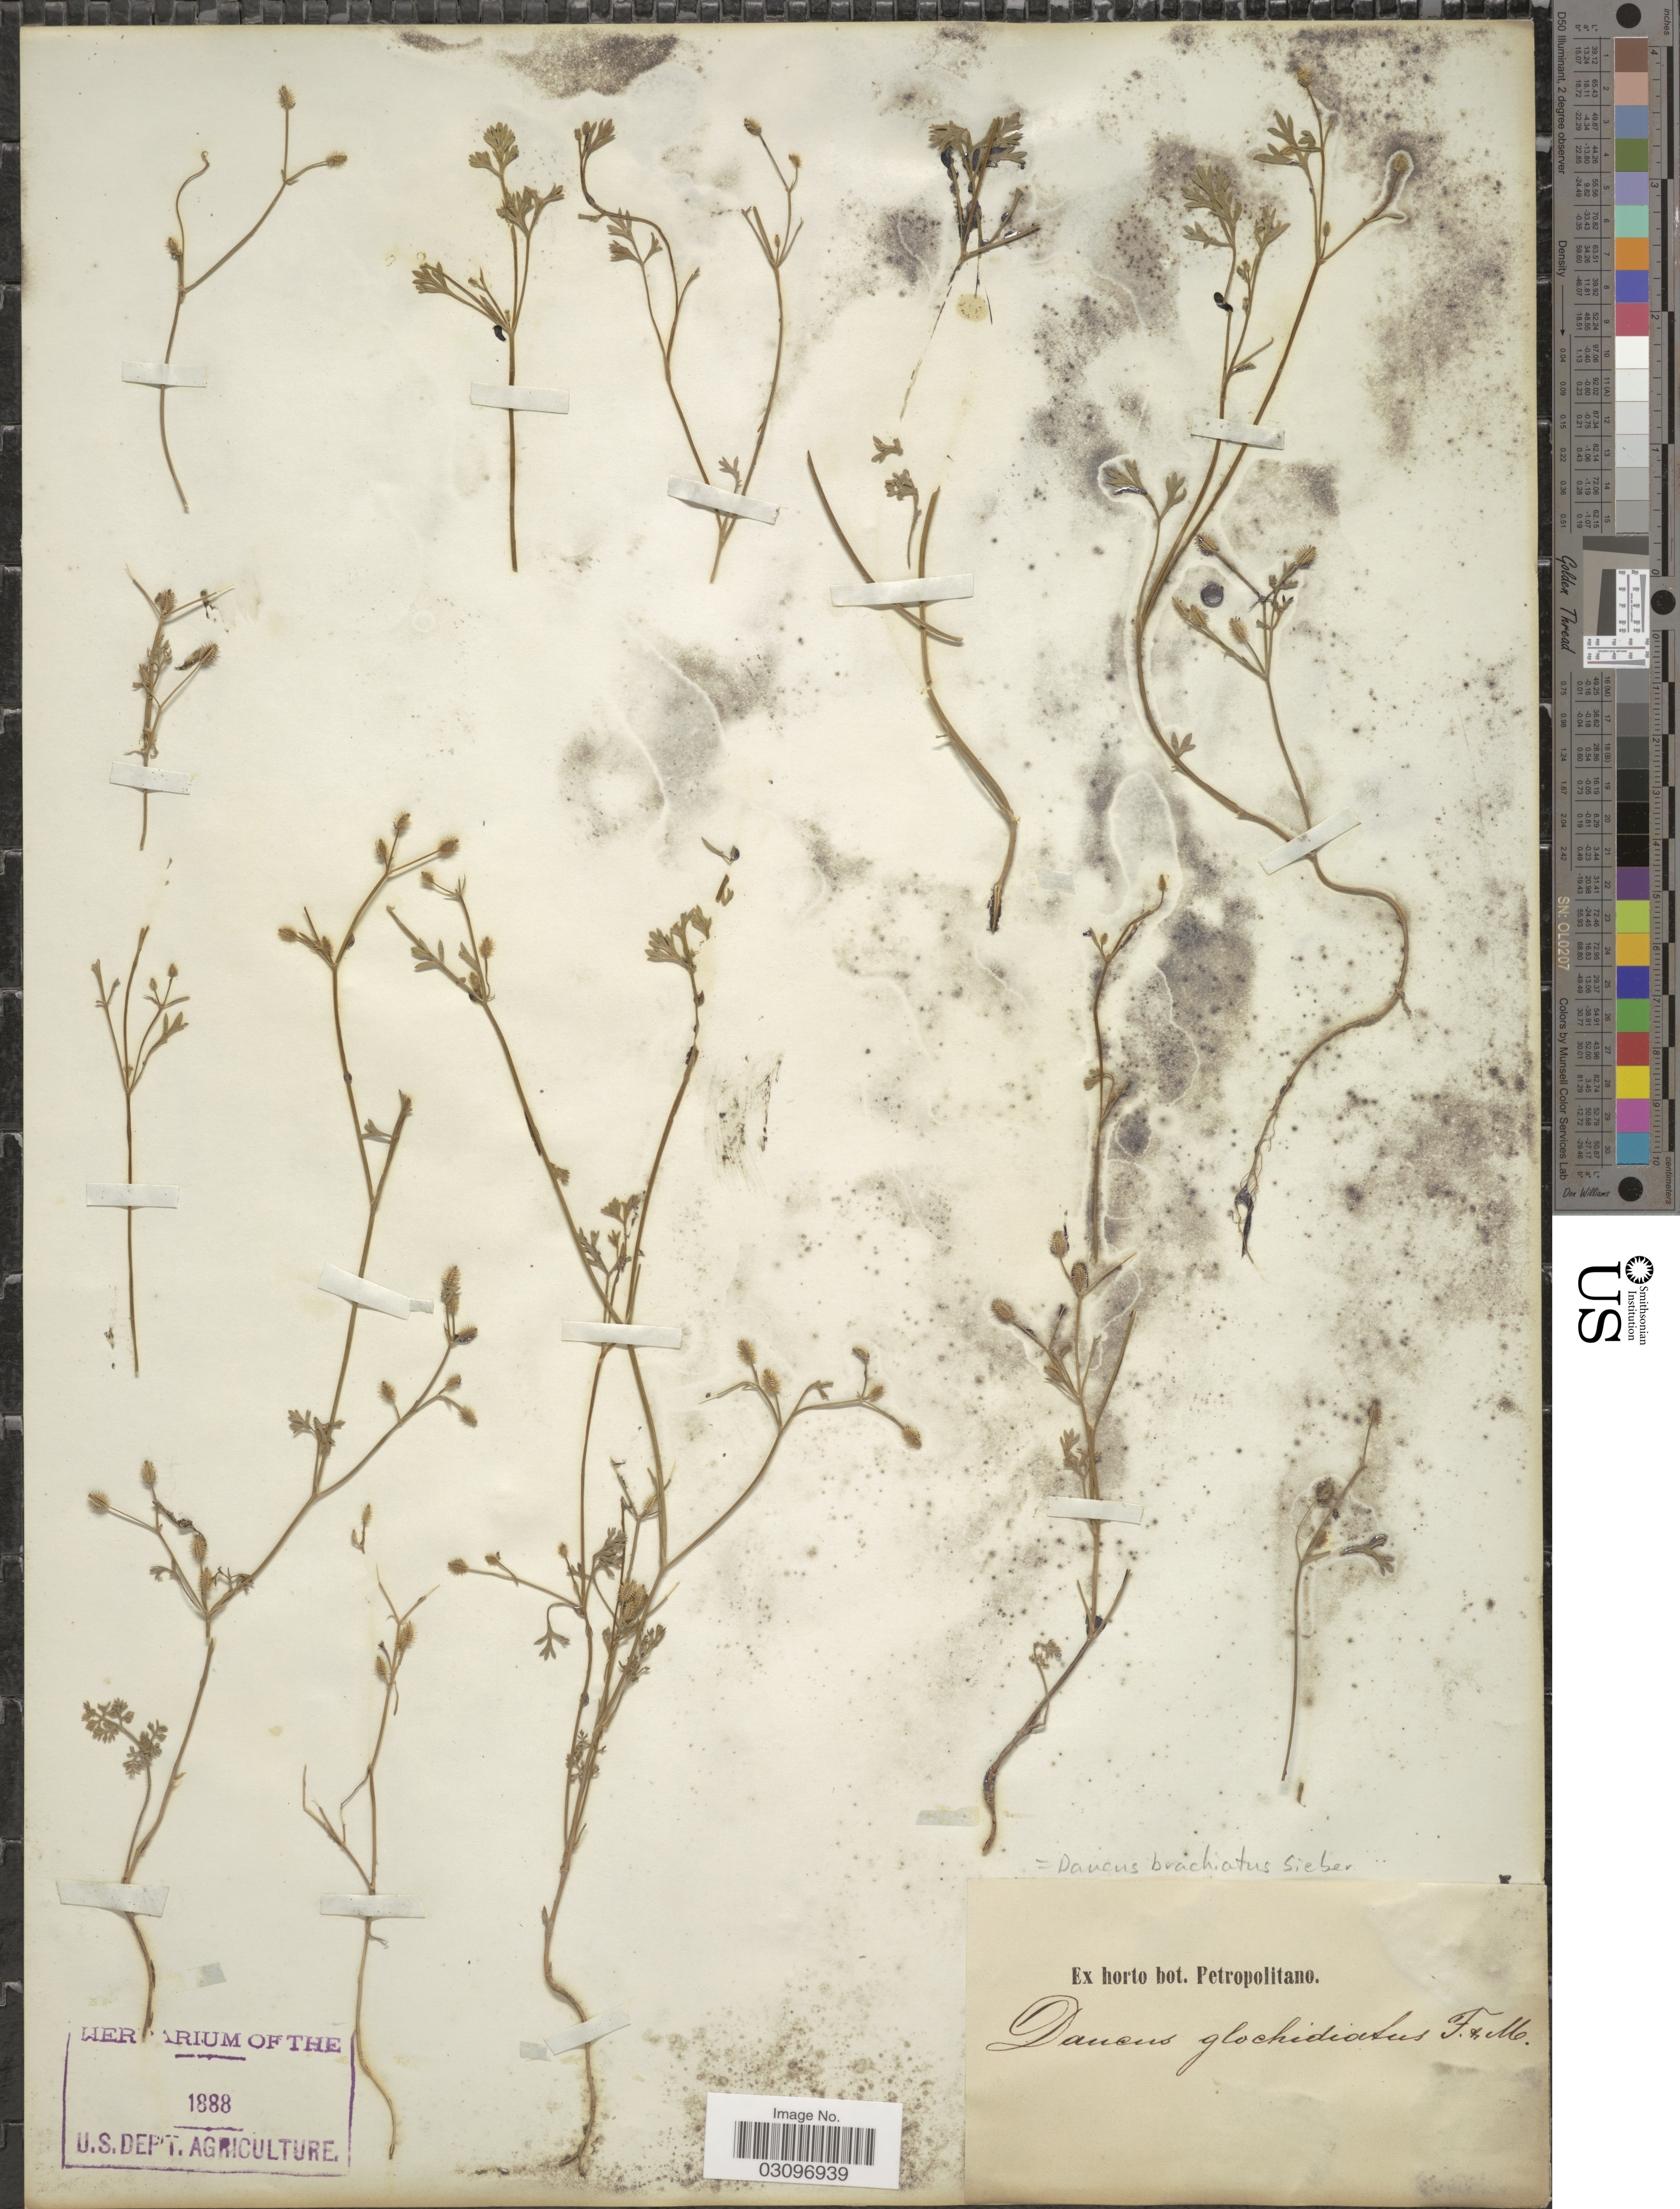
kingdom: Plantae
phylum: Tracheophyta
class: Magnoliopsida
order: Apiales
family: Apiaceae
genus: Daucus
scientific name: Daucus glochidiatus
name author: (Labill.) Fisch. et al.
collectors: ex Horto Bot. Petropolitano